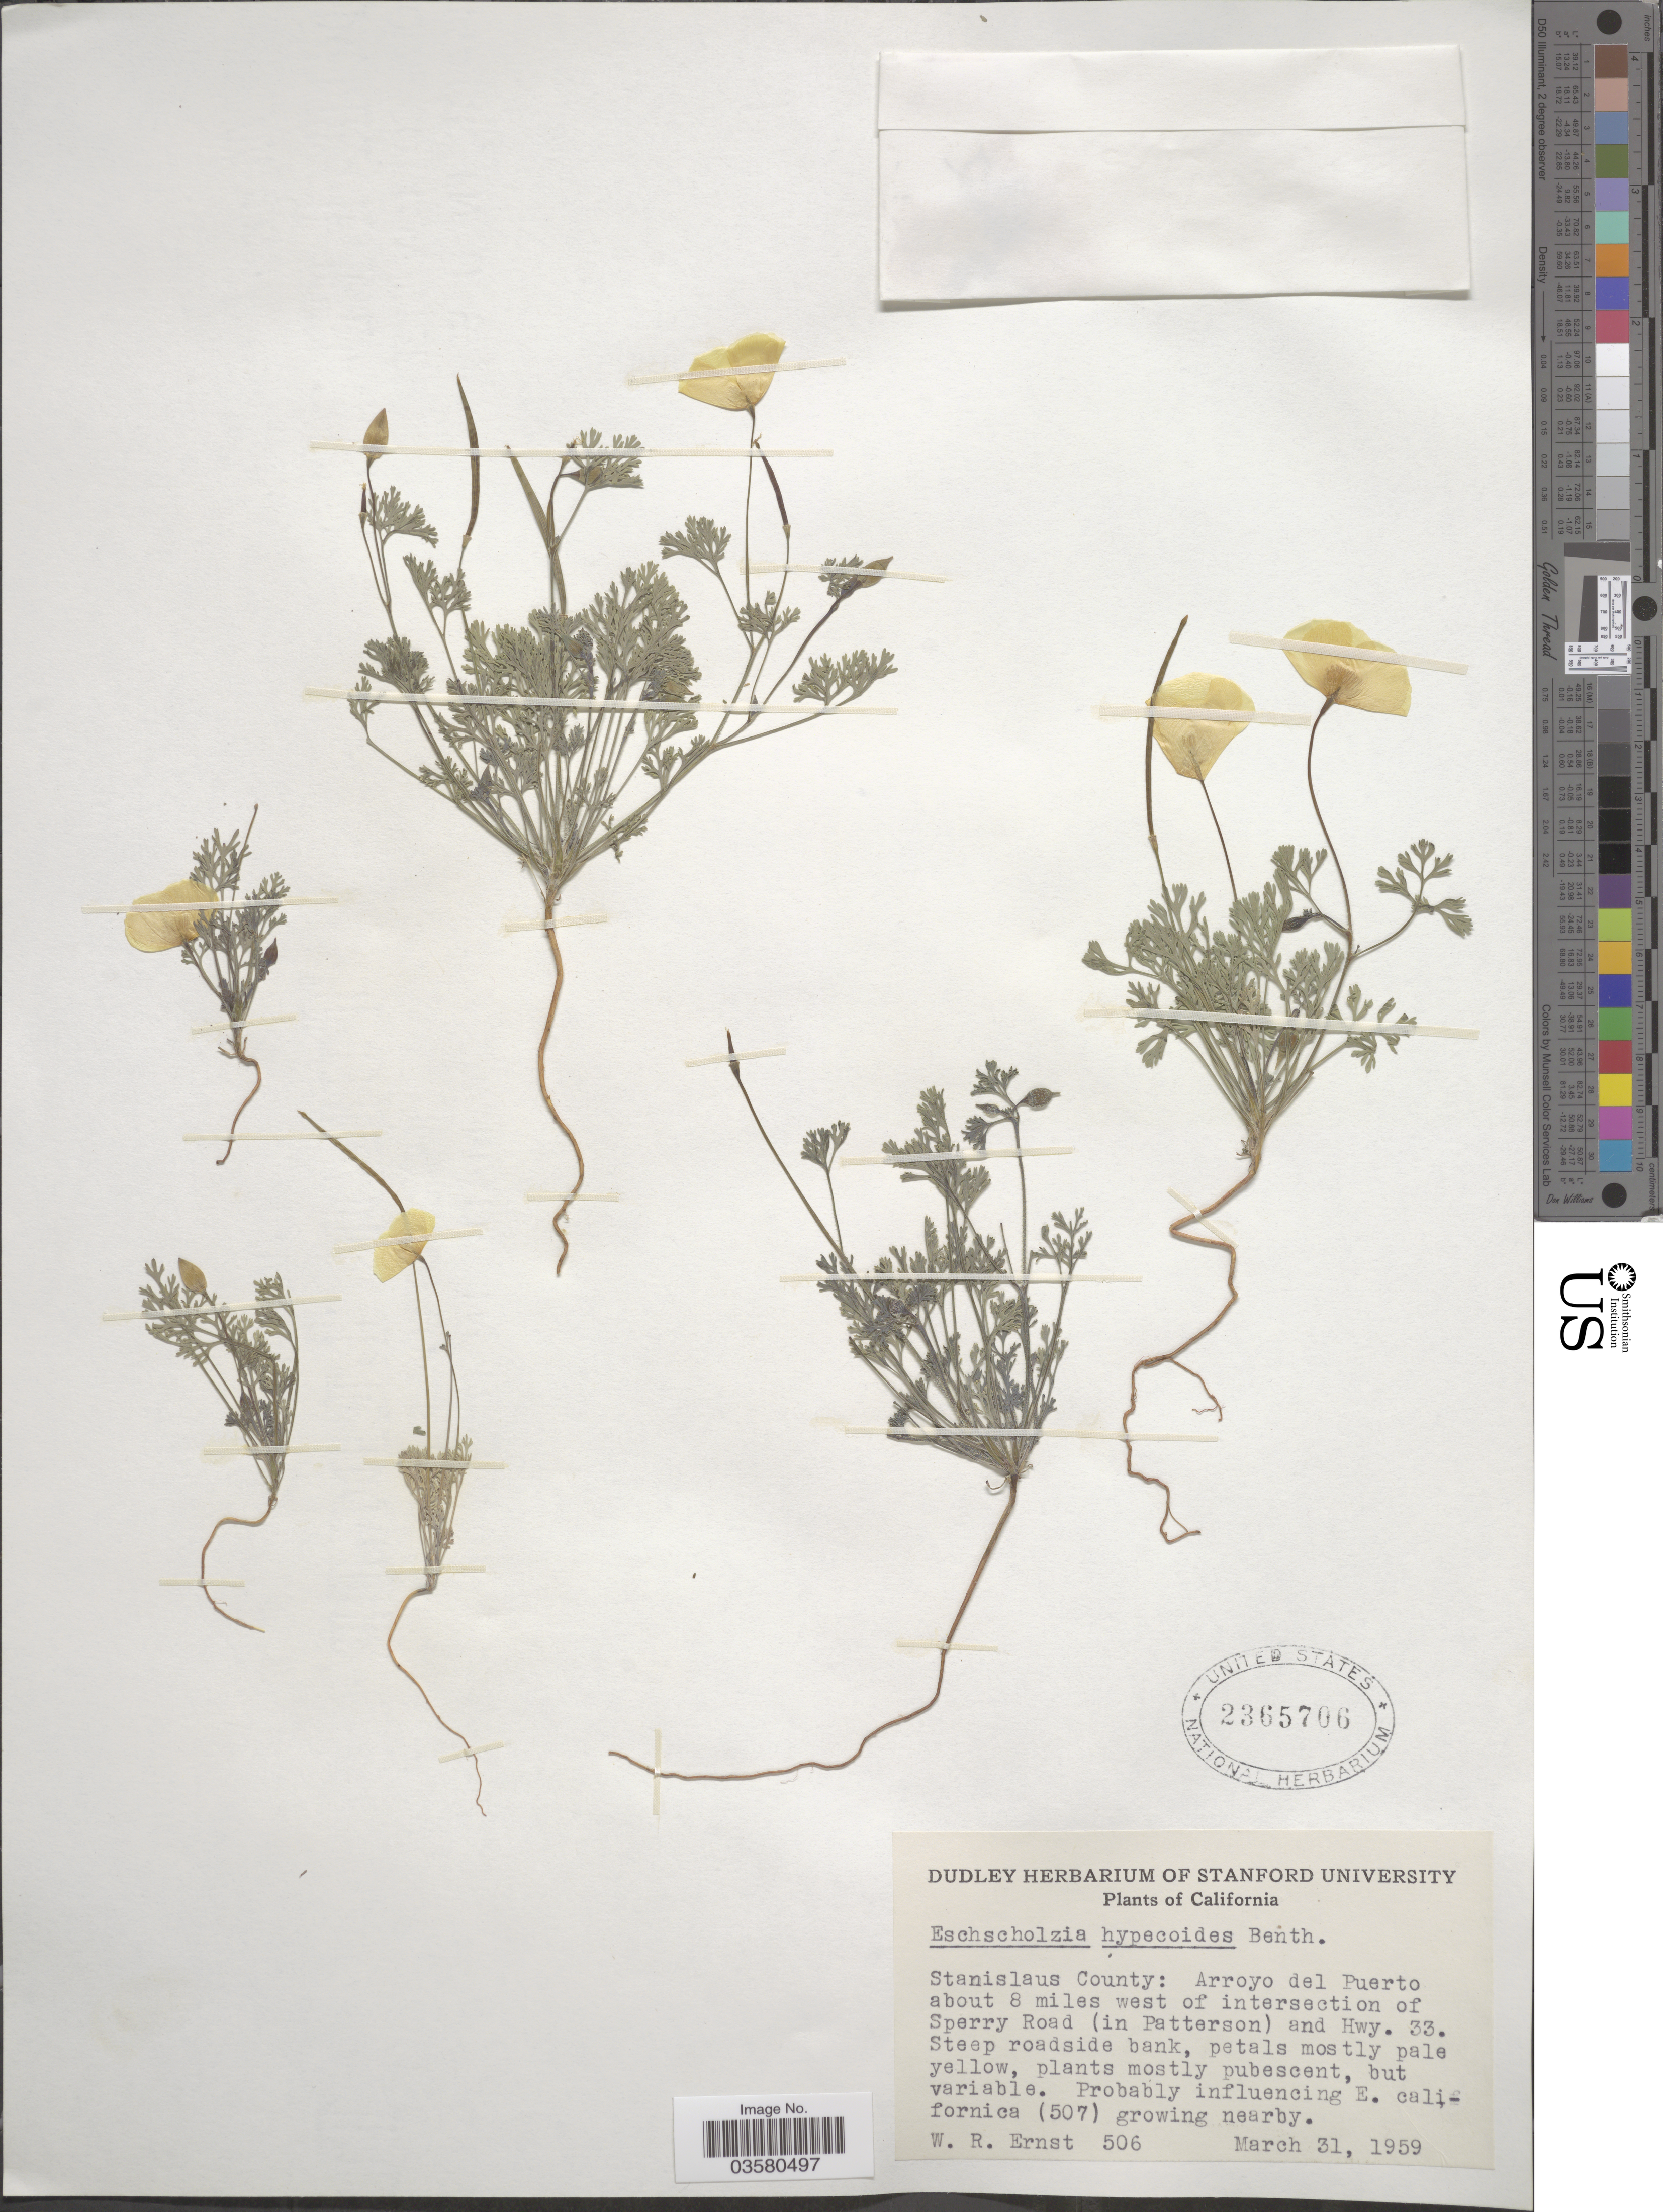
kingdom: Plantae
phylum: Tracheophyta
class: Magnoliopsida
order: Ranunculales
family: Papaveraceae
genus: Eschscholzia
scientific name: Eschscholzia hypecoides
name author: Benth.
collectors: W. R. Ernst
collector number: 506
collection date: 1959-03-31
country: United States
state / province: California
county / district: Stanislaus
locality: Stanislaus County: Arroyo del Puerto about 8 miles west of intersection of Sperry Road (in Patterson) and Hwy. 33.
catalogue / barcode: US 2365706